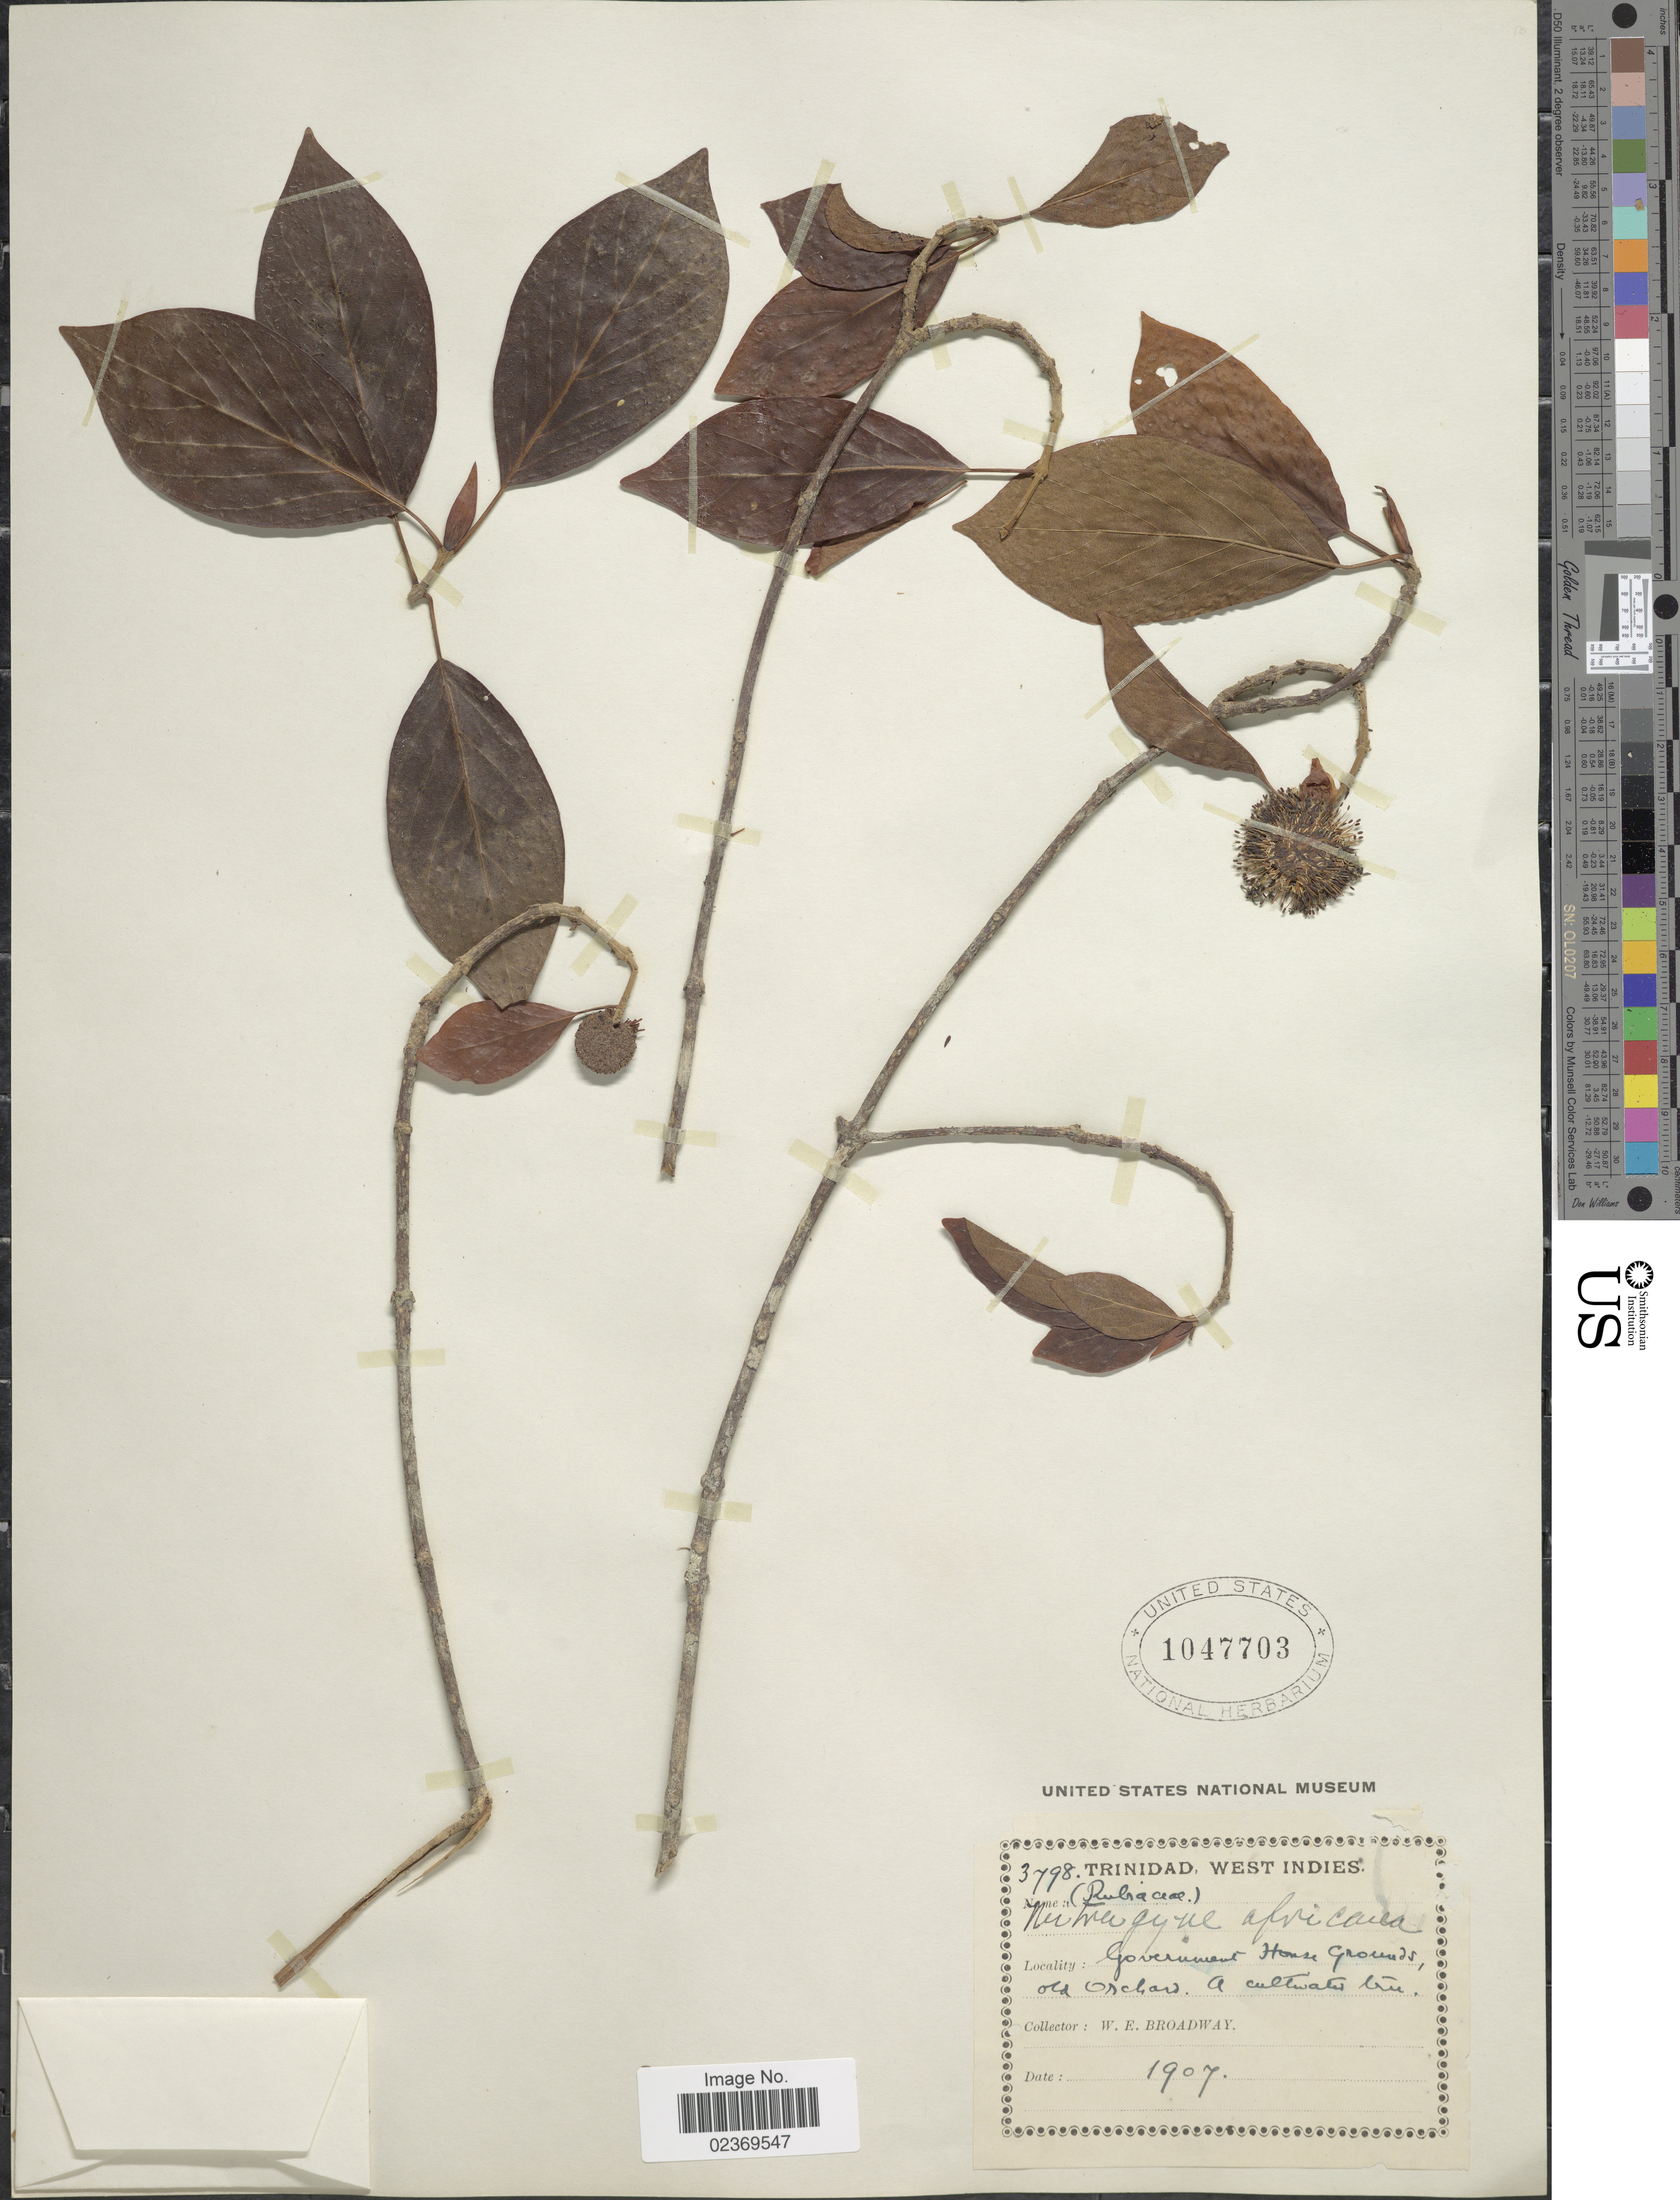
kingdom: Plantae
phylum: Tracheophyta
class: Magnoliopsida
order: Gentianales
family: Rubiaceae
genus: Mitragyna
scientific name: Mitragyna africana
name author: (Willd.) Korth.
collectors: W. E. Broadway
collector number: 3798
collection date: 1907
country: Trinidad and Tobago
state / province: Trinidad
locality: West Indies, Government House Grounds, Old Orchard.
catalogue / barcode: US 1047703